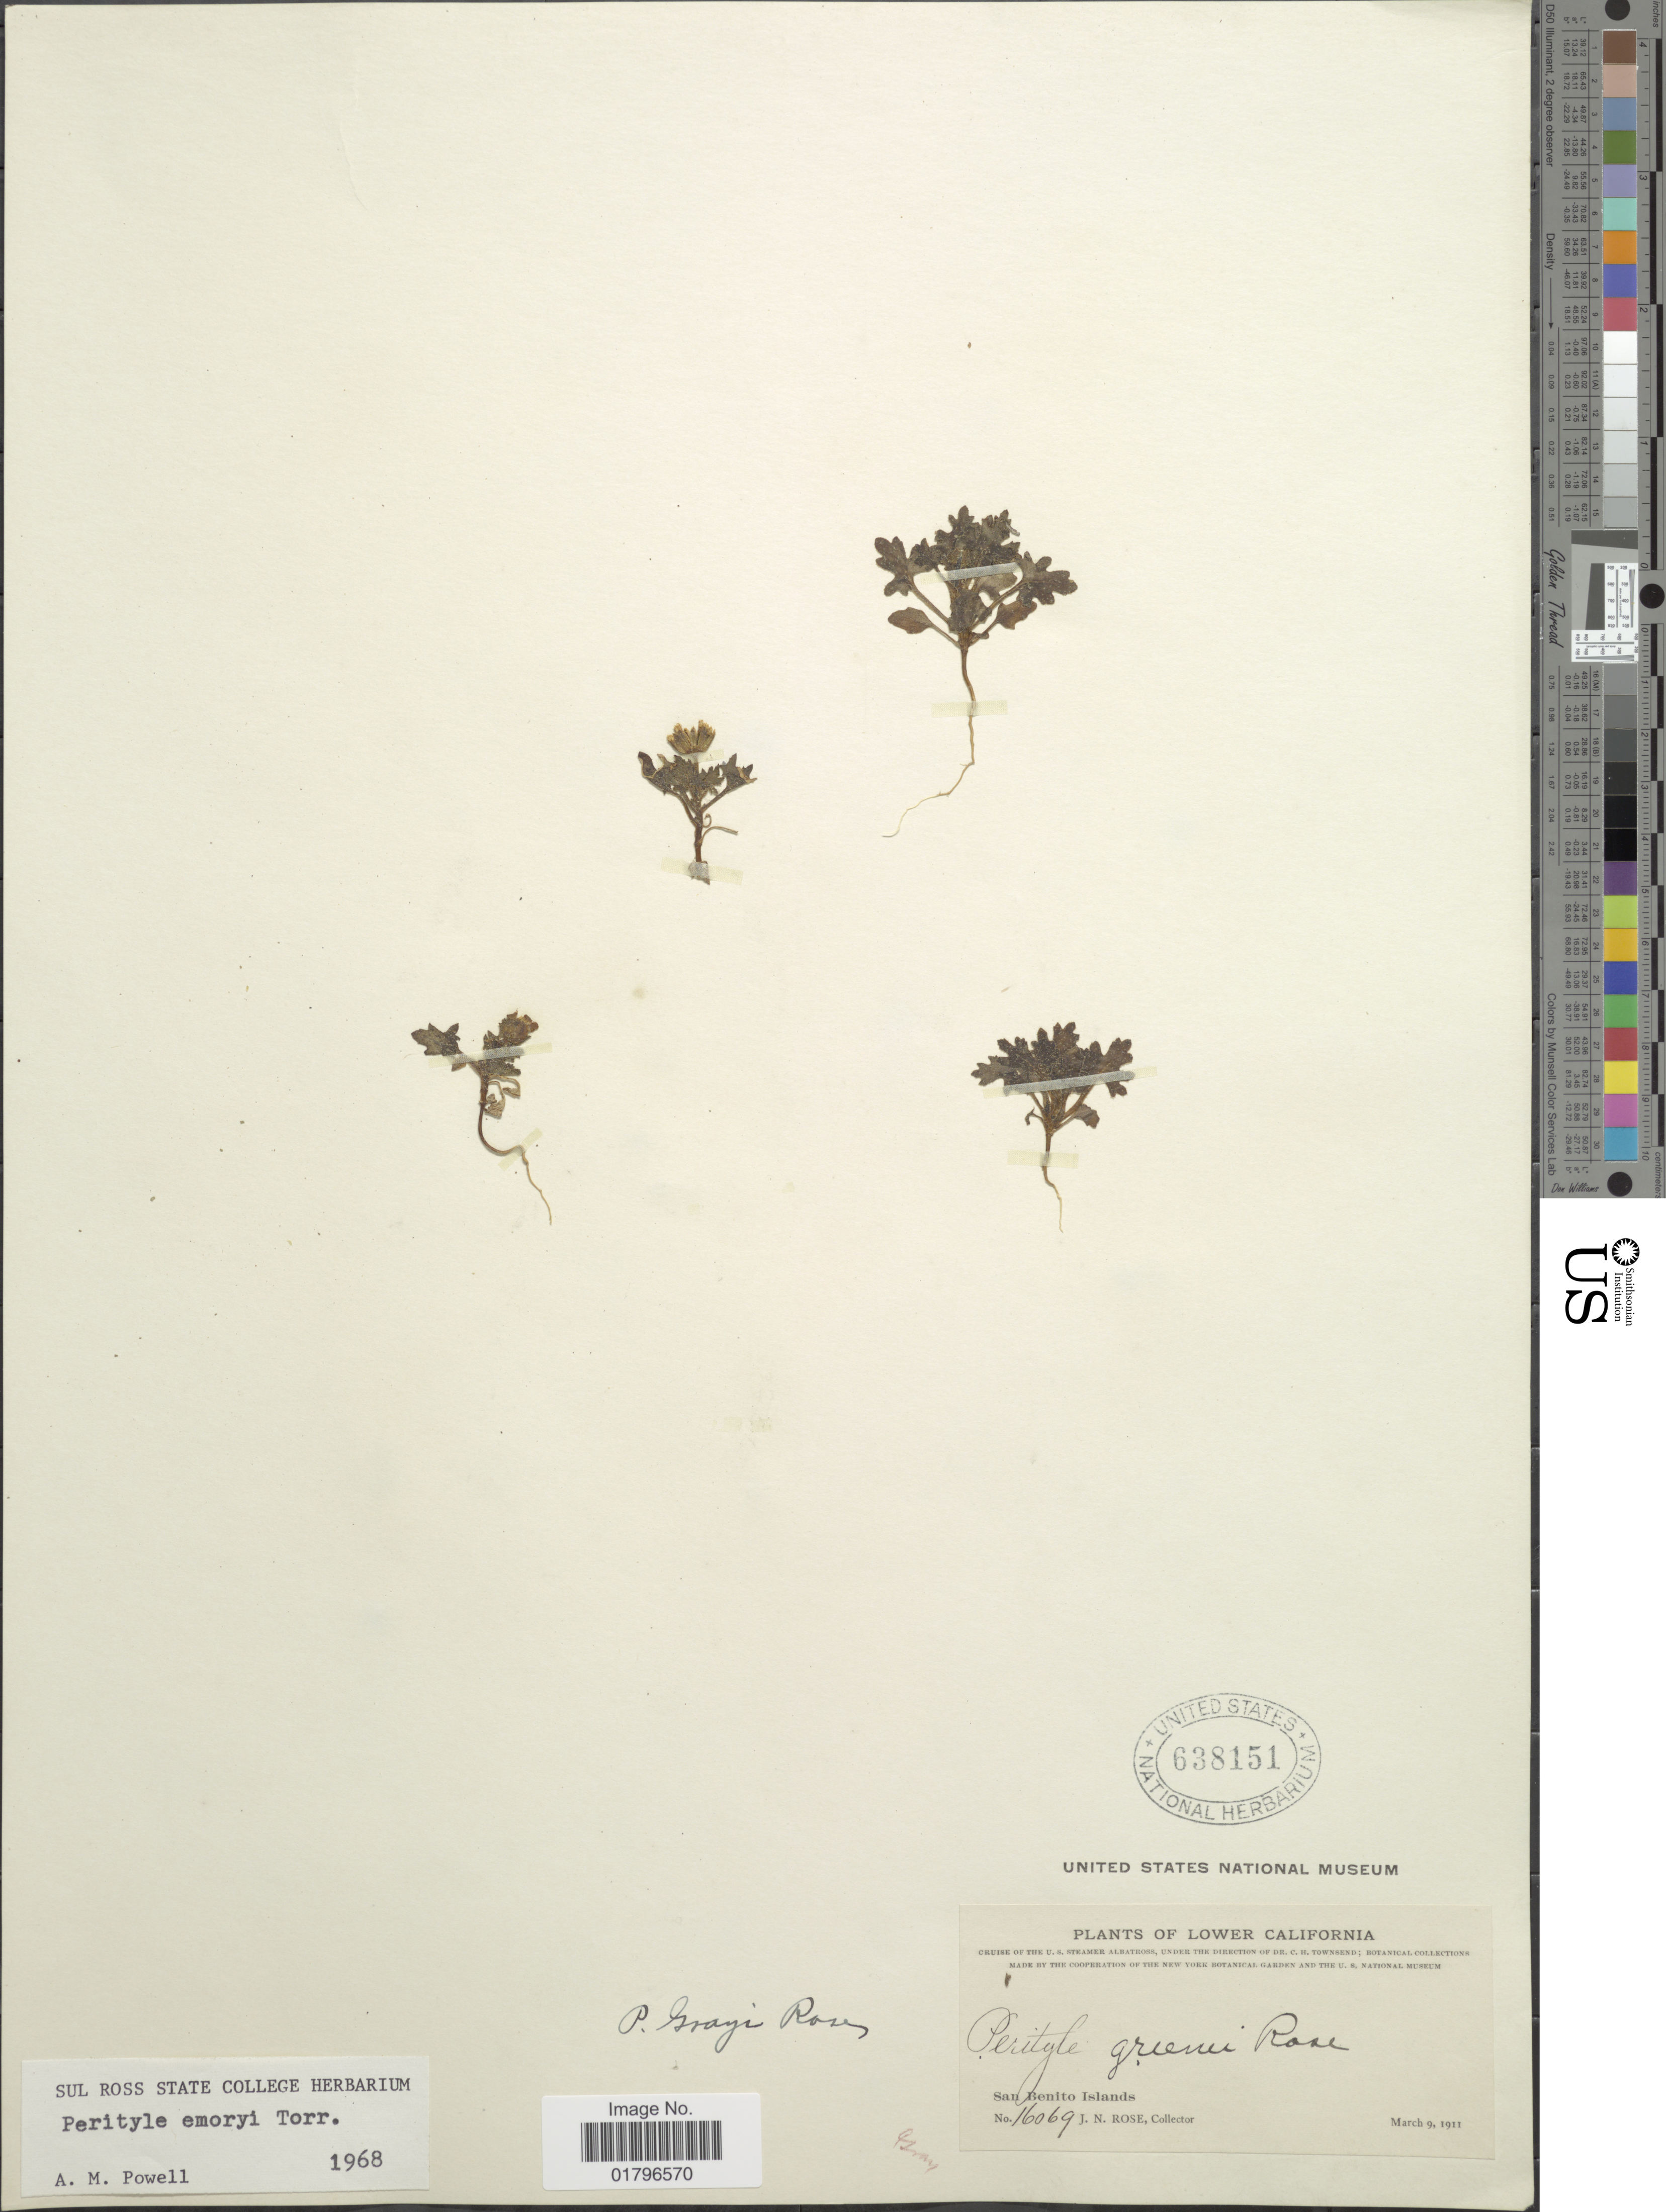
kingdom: Plantae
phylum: Tracheophyta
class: Magnoliopsida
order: Asterales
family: Asteraceae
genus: Perityle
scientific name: Perityle emoryi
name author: Torr.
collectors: J. N. Rose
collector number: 16069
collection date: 1911-03-09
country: Mexico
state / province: Baja California Sur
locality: Lower California, San Benito Islands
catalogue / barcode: US 638151